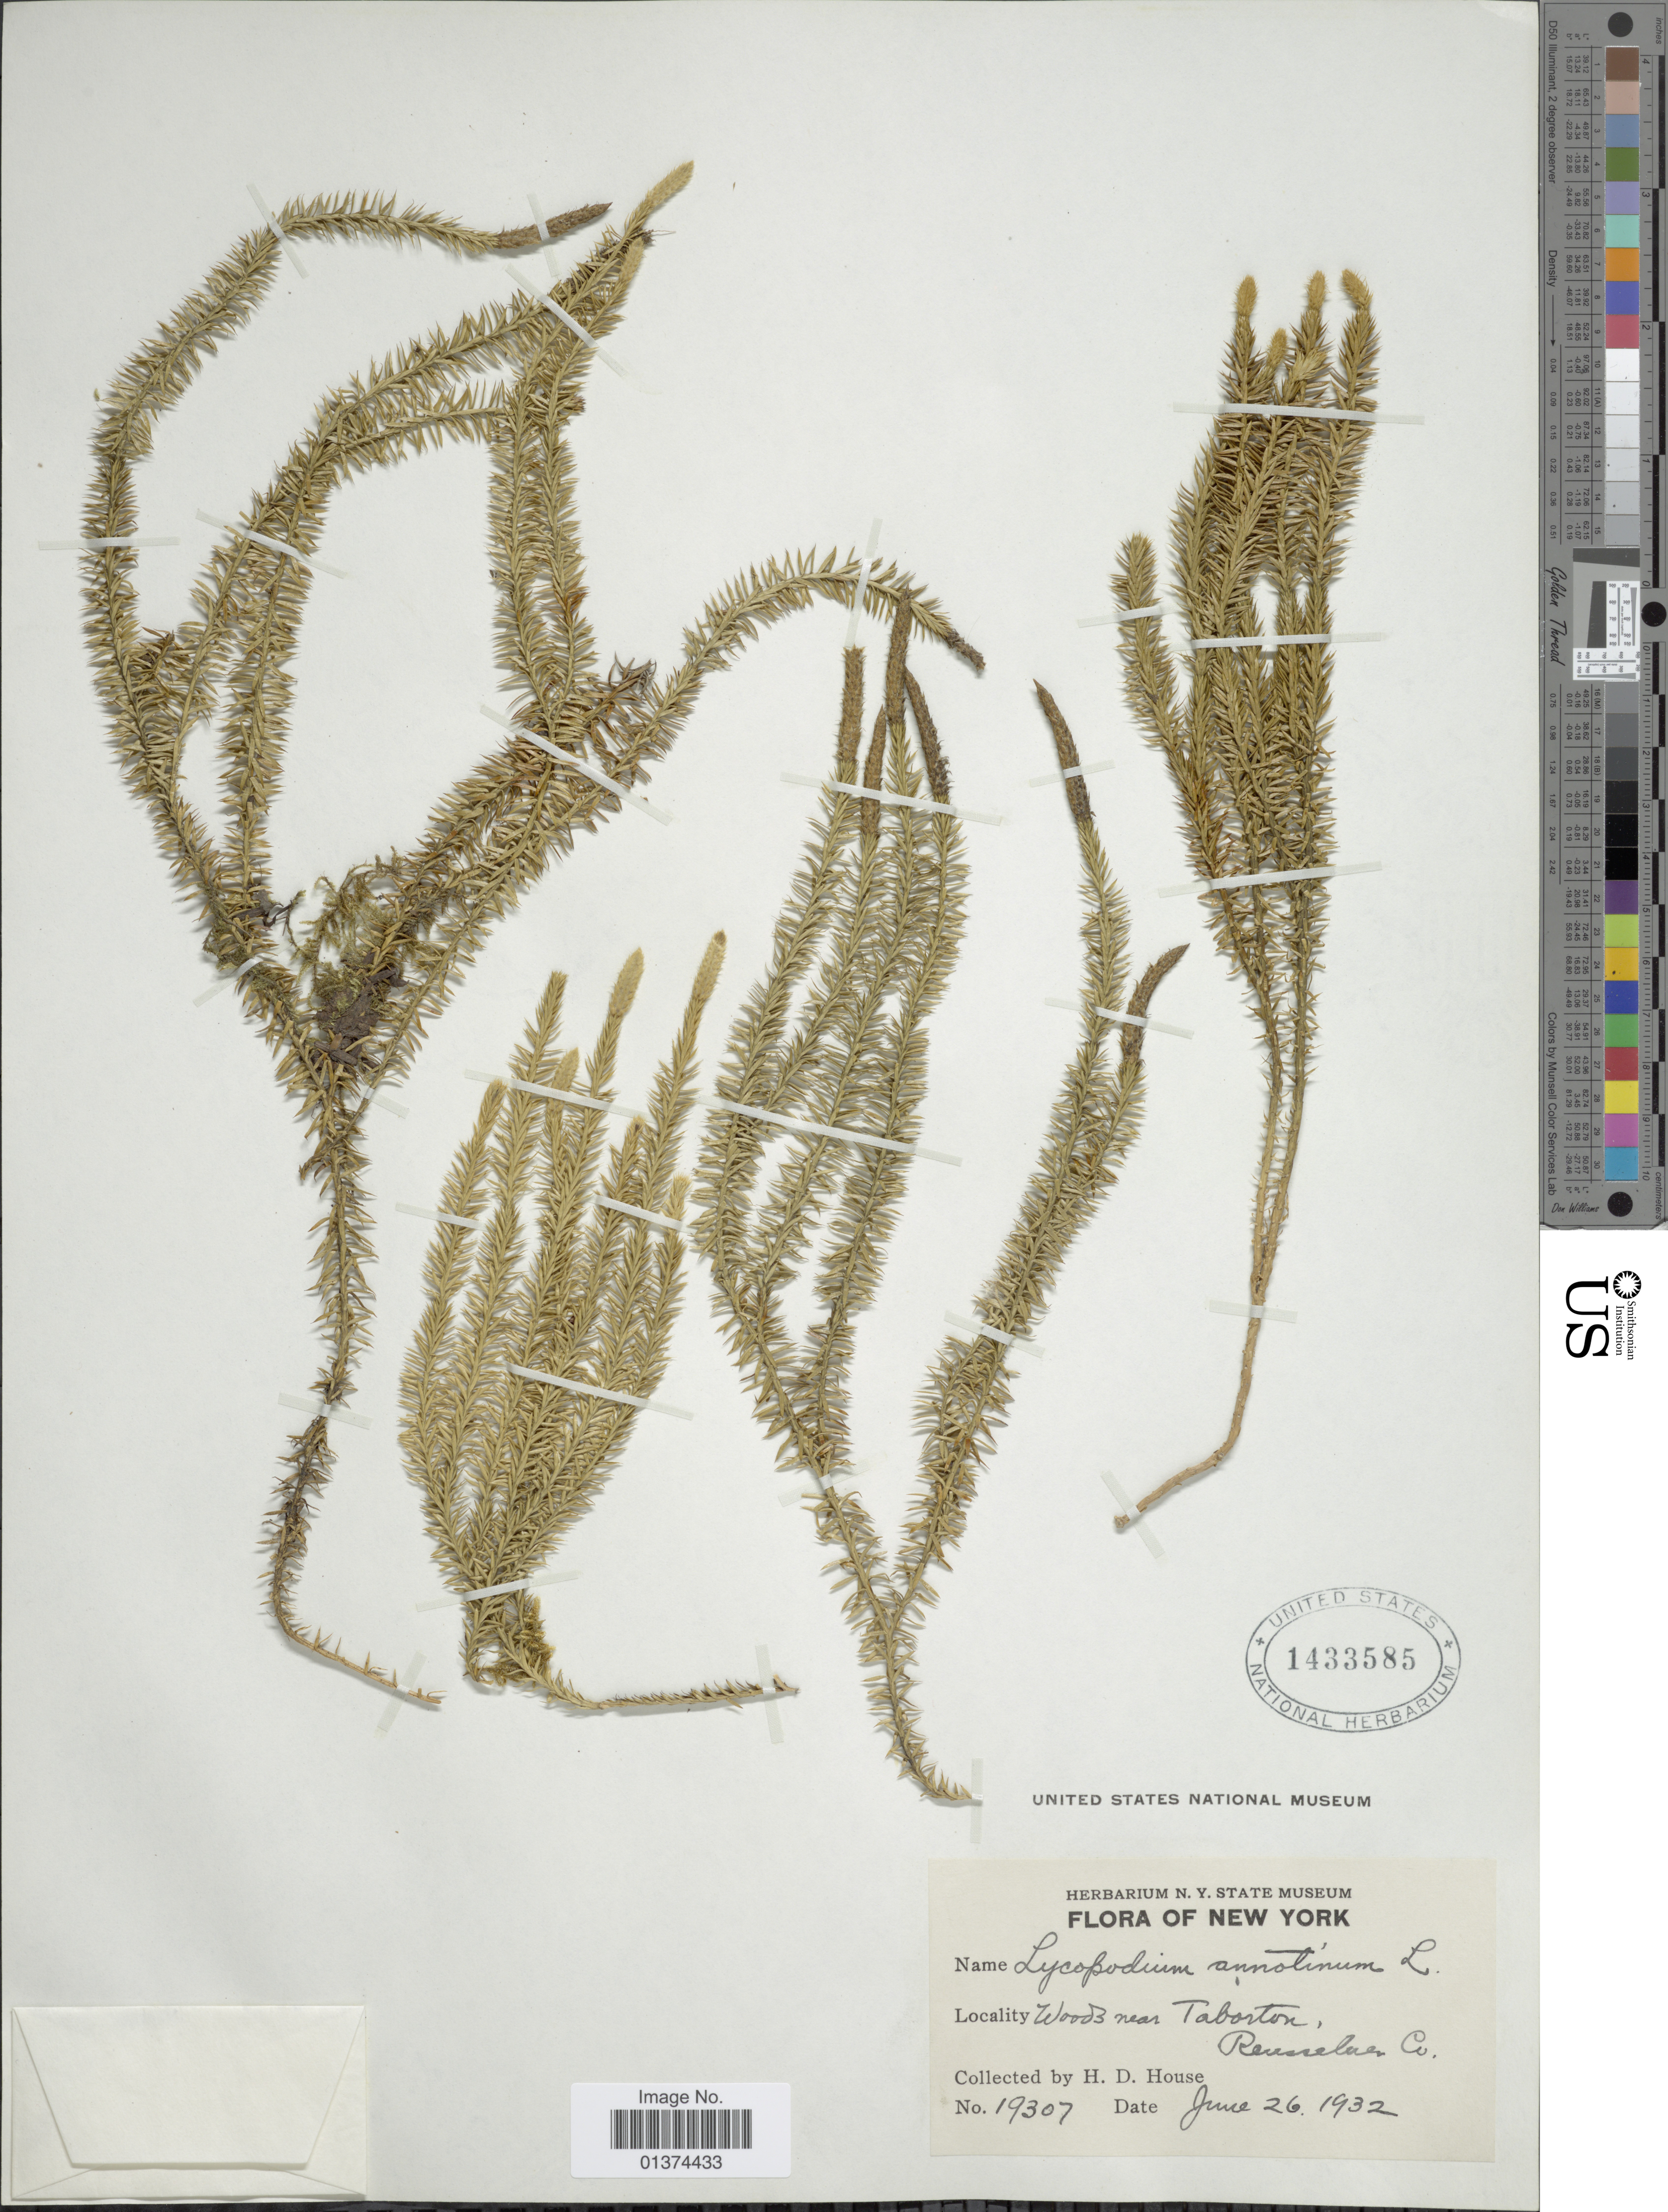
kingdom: Plantae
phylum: Tracheophyta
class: Lycopodiopsida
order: Lycopodiales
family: Lycopodiaceae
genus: Spinulum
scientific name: Spinulum annotinum subsp. annotinum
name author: (L.) A. Haines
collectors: H. D. House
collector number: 19307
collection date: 1932-06-26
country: United States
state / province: New York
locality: Woods near Taborton, Rensselaer Co.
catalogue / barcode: US 1433585